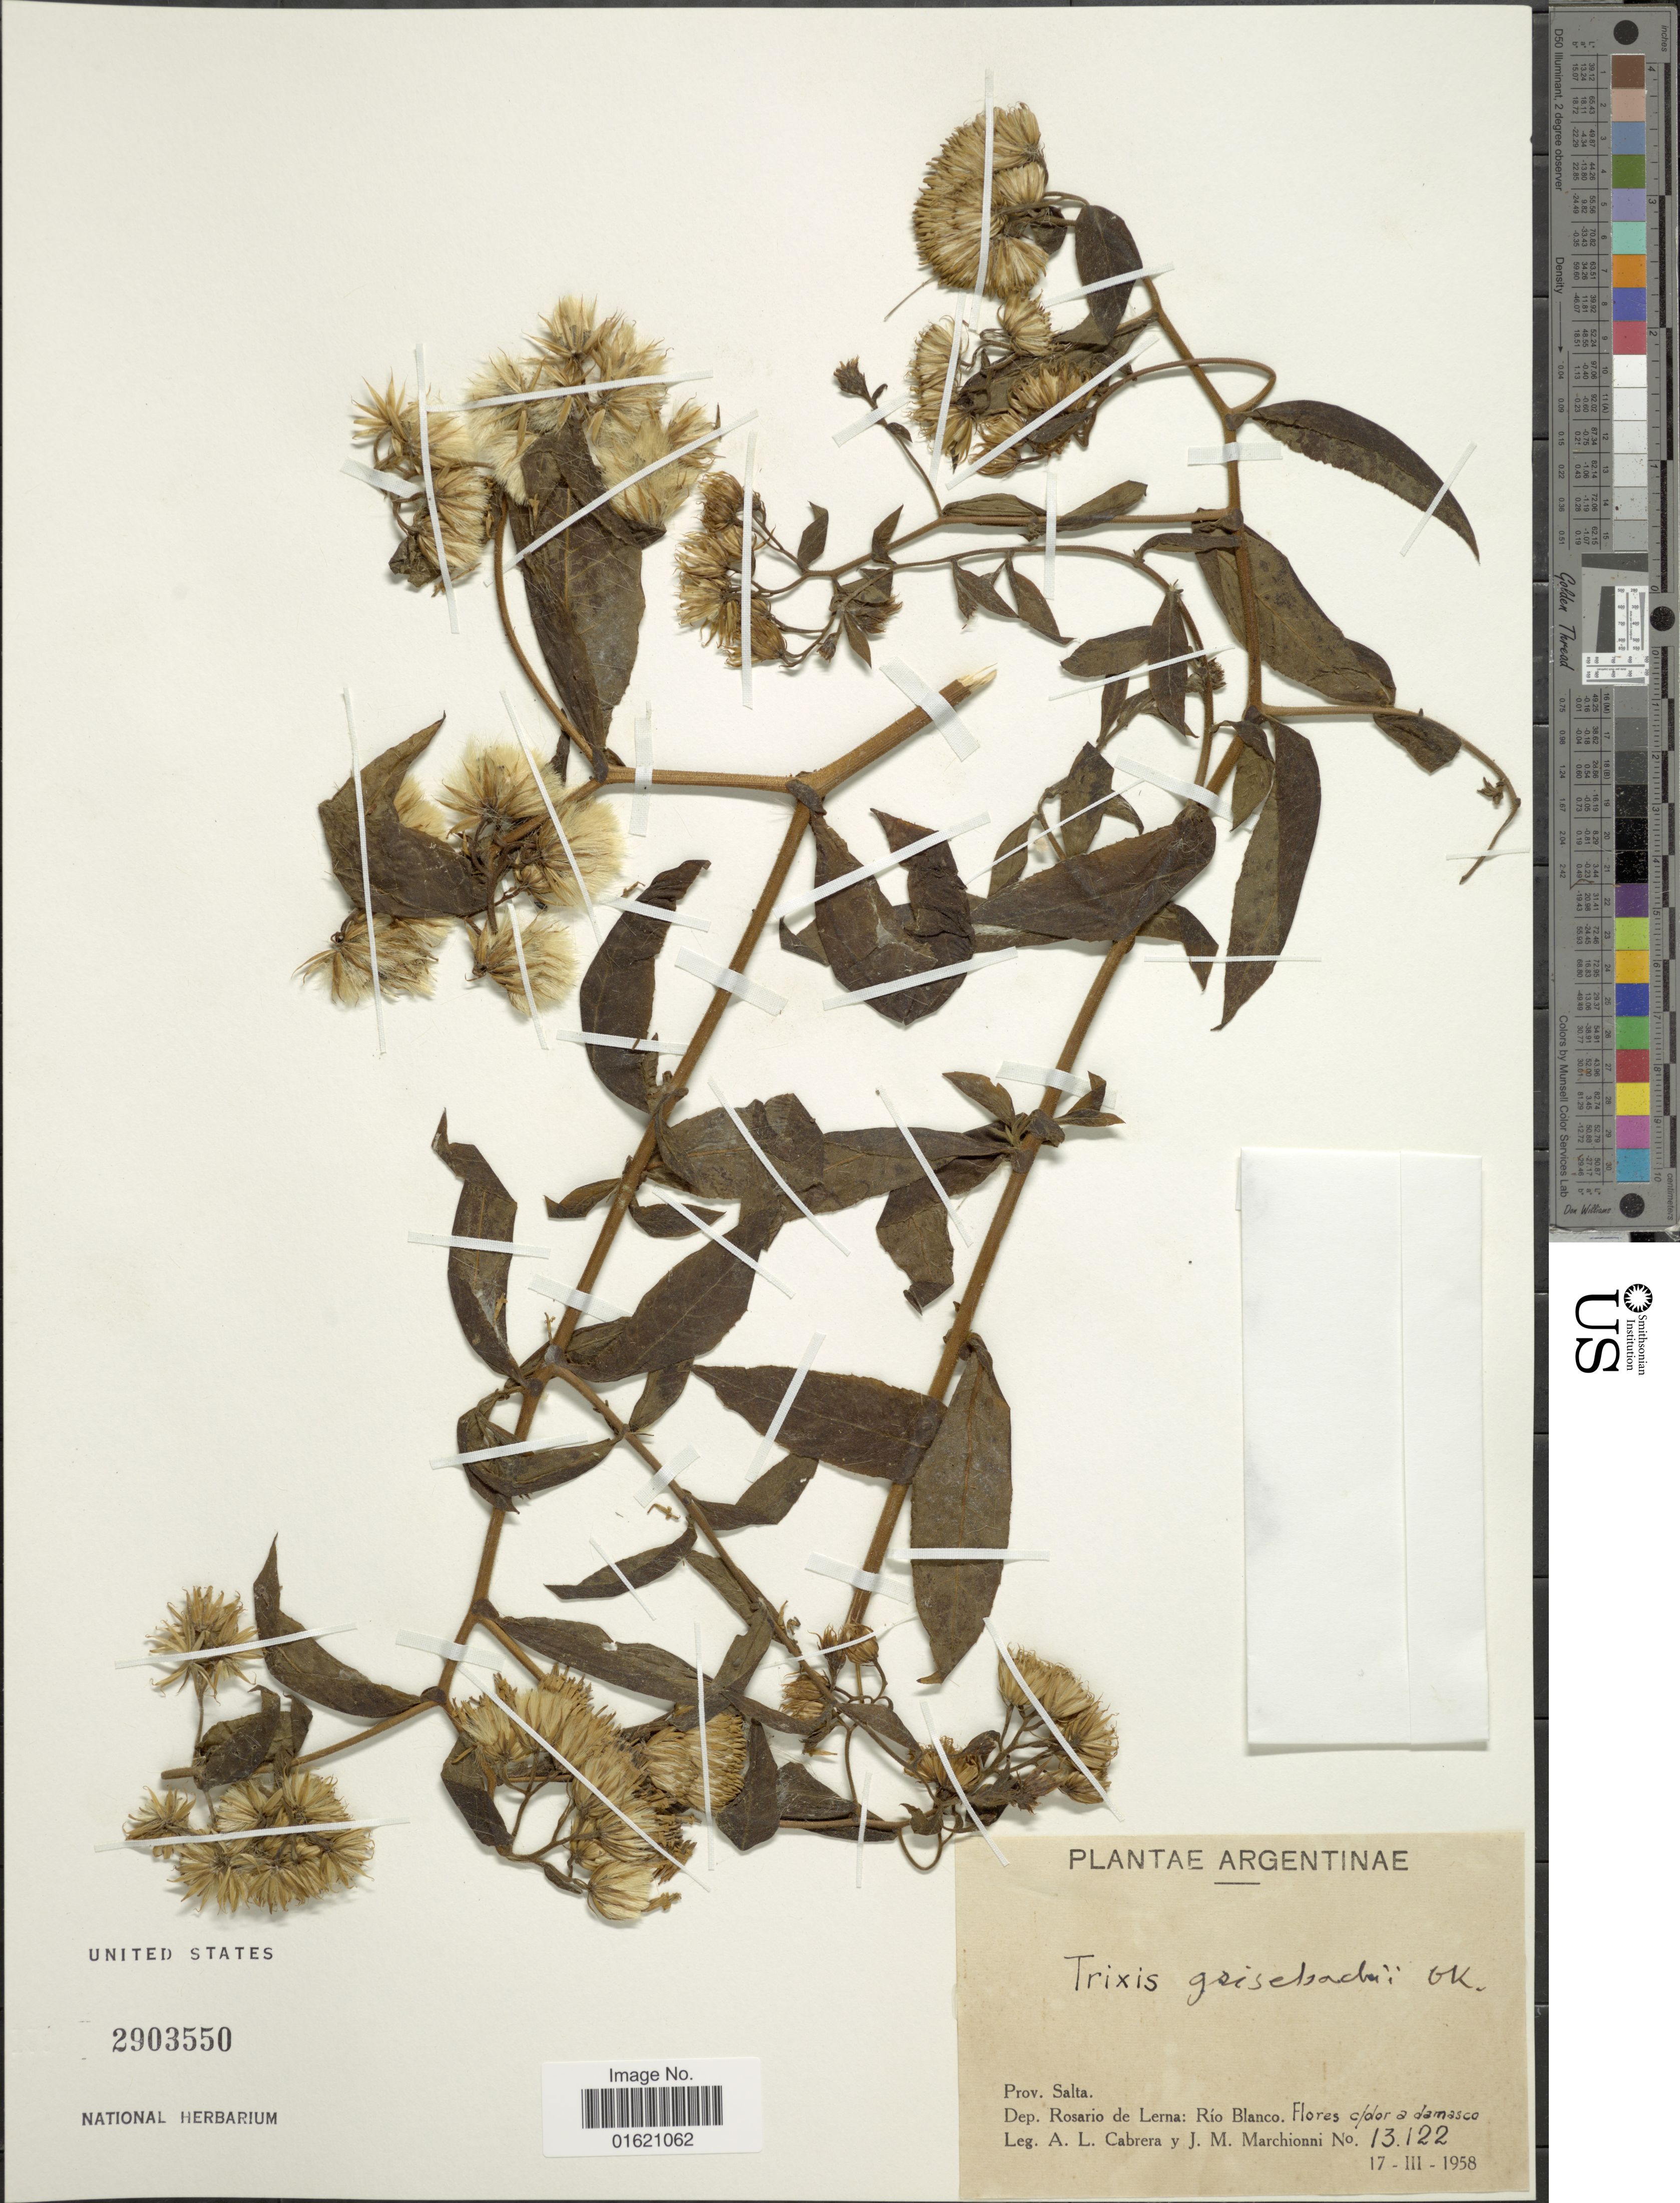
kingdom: Plantae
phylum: Tracheophyta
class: Magnoliopsida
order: Asterales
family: Asteraceae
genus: Trixis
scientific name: Trixis grisebachii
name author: Kuntze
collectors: A. L. Cabrera & J. Marchionni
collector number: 13122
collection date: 1958-03-17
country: Argentina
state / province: Salta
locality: Dep. Rosario de Lerna: Río Blanco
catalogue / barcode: US 2903550